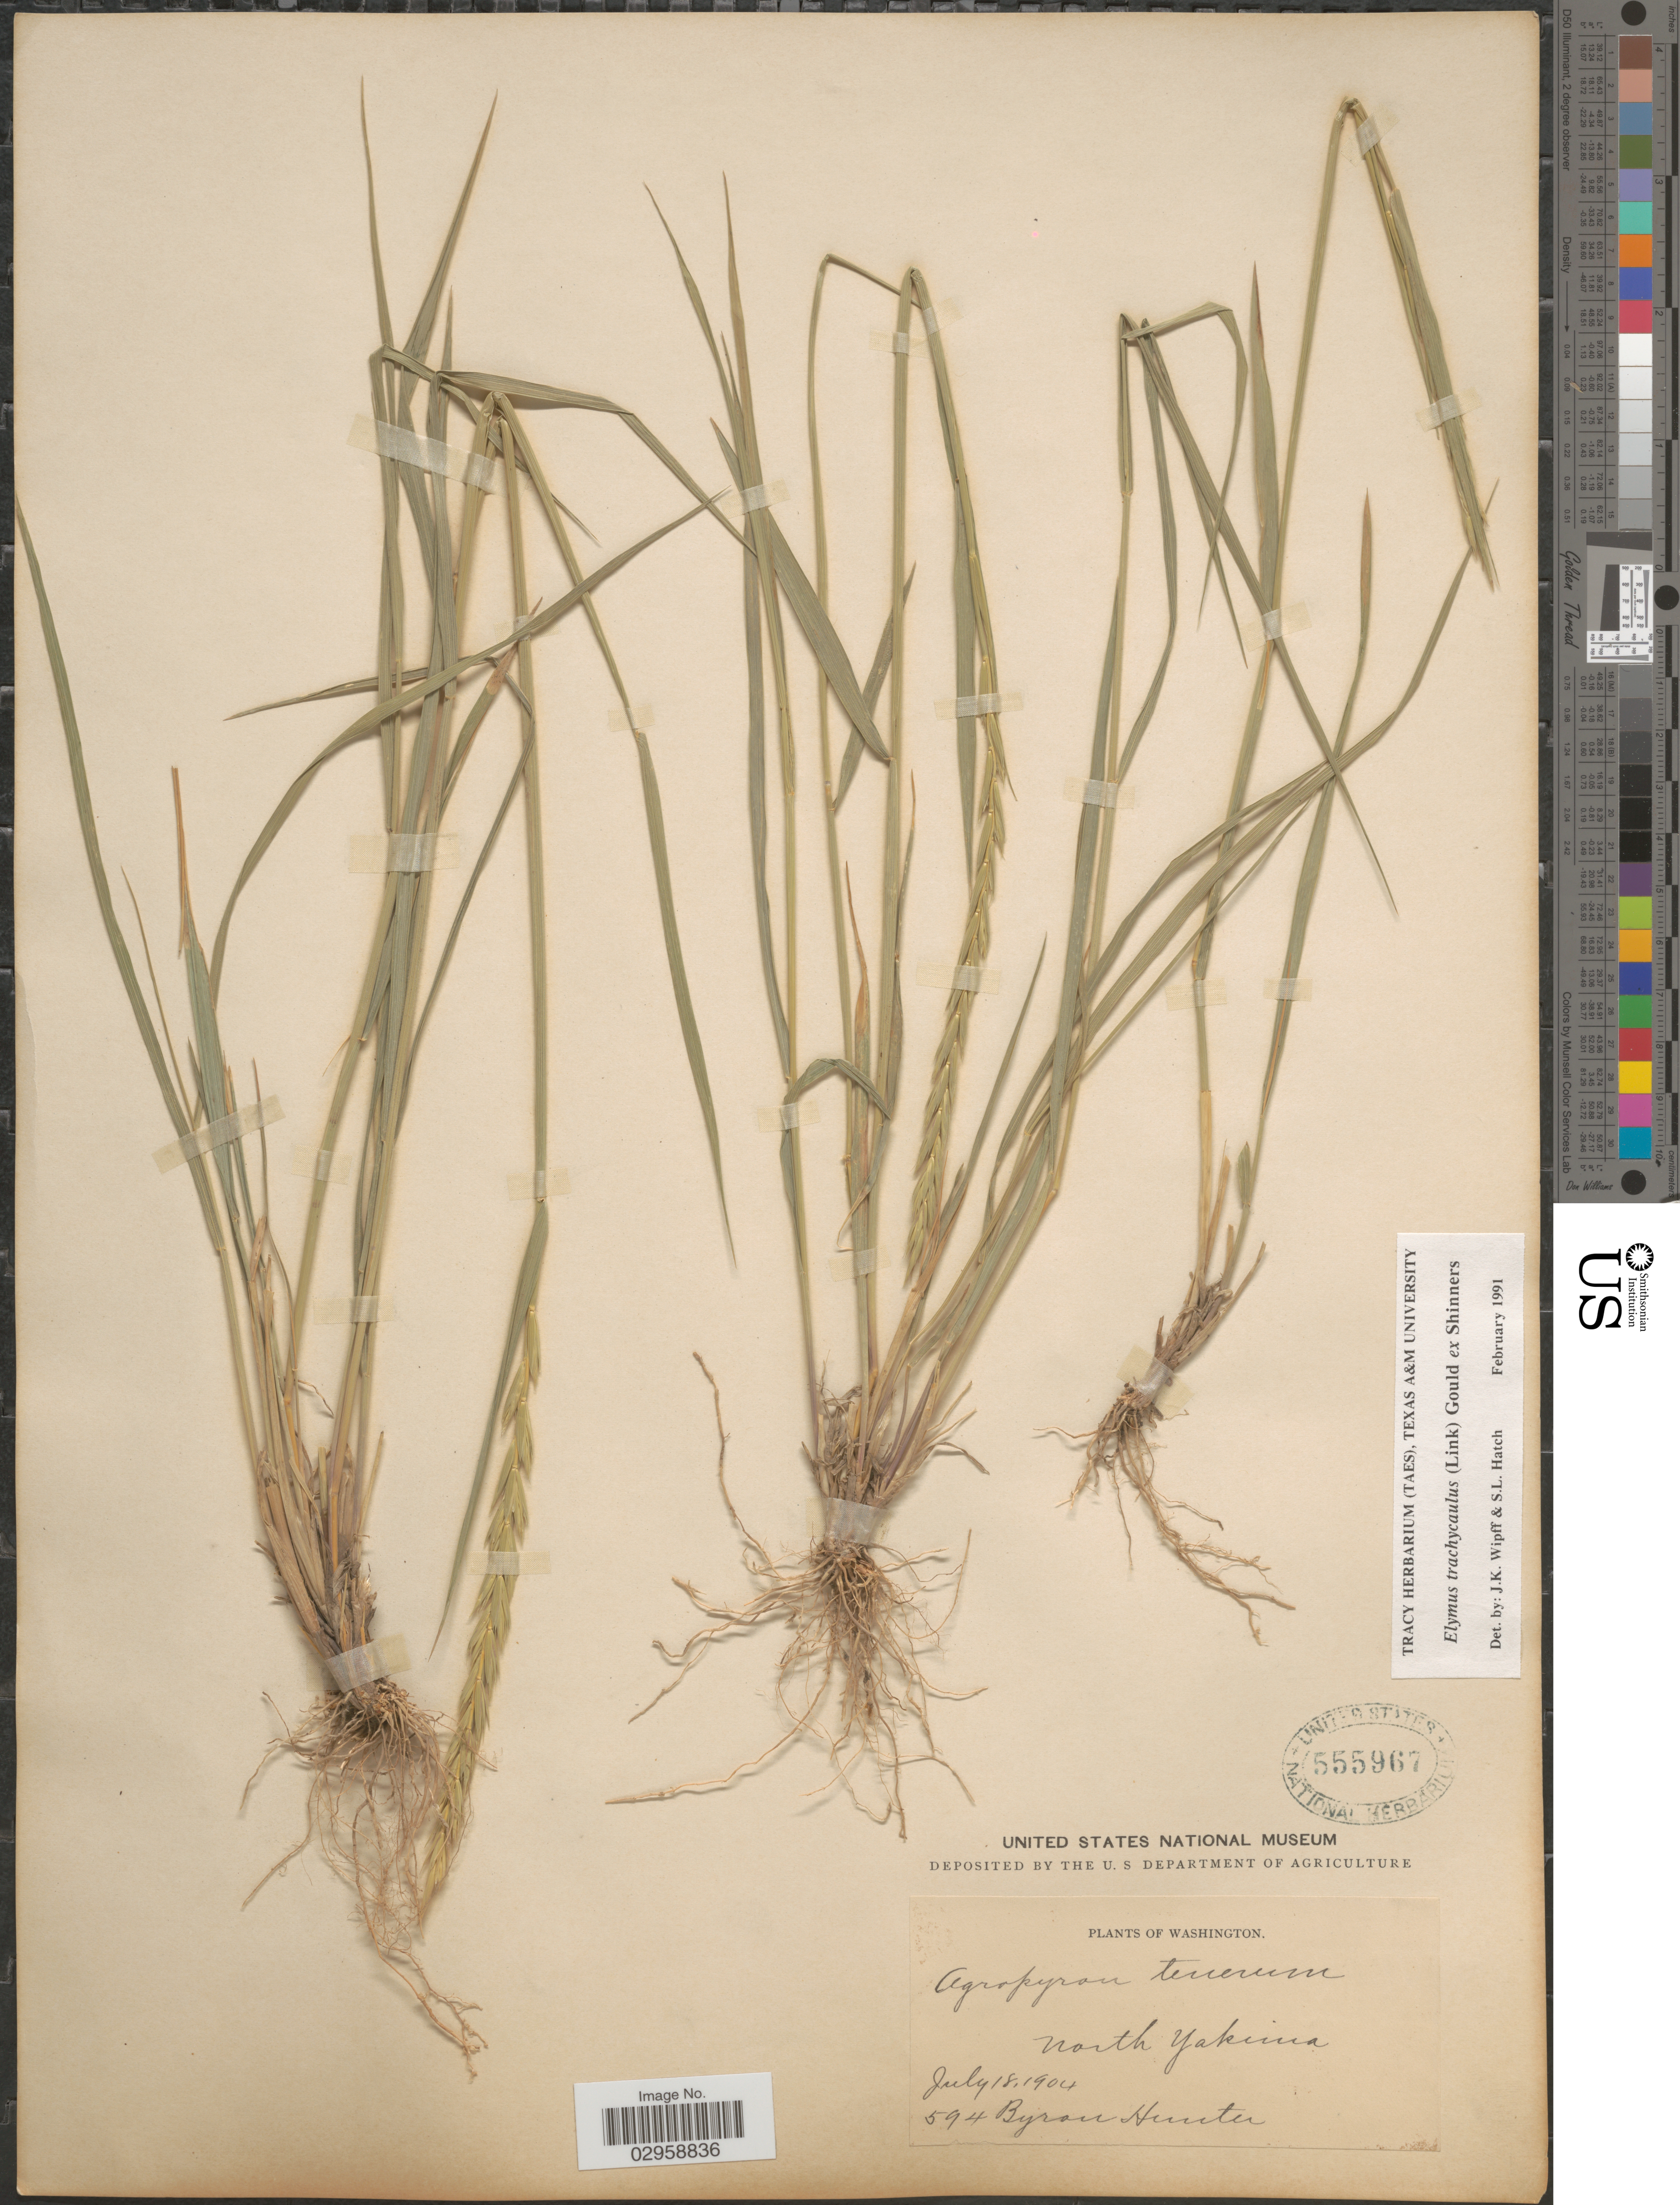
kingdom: Plantae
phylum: Tracheophyta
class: Liliopsida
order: Poales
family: Poaceae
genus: Elymus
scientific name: Elymus trachycaulus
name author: (Link) Gould ex Shinners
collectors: B. Hunter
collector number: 594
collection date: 1904-07-18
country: United States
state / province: Washington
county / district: Yakima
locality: North Yakima.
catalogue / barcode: US 555967